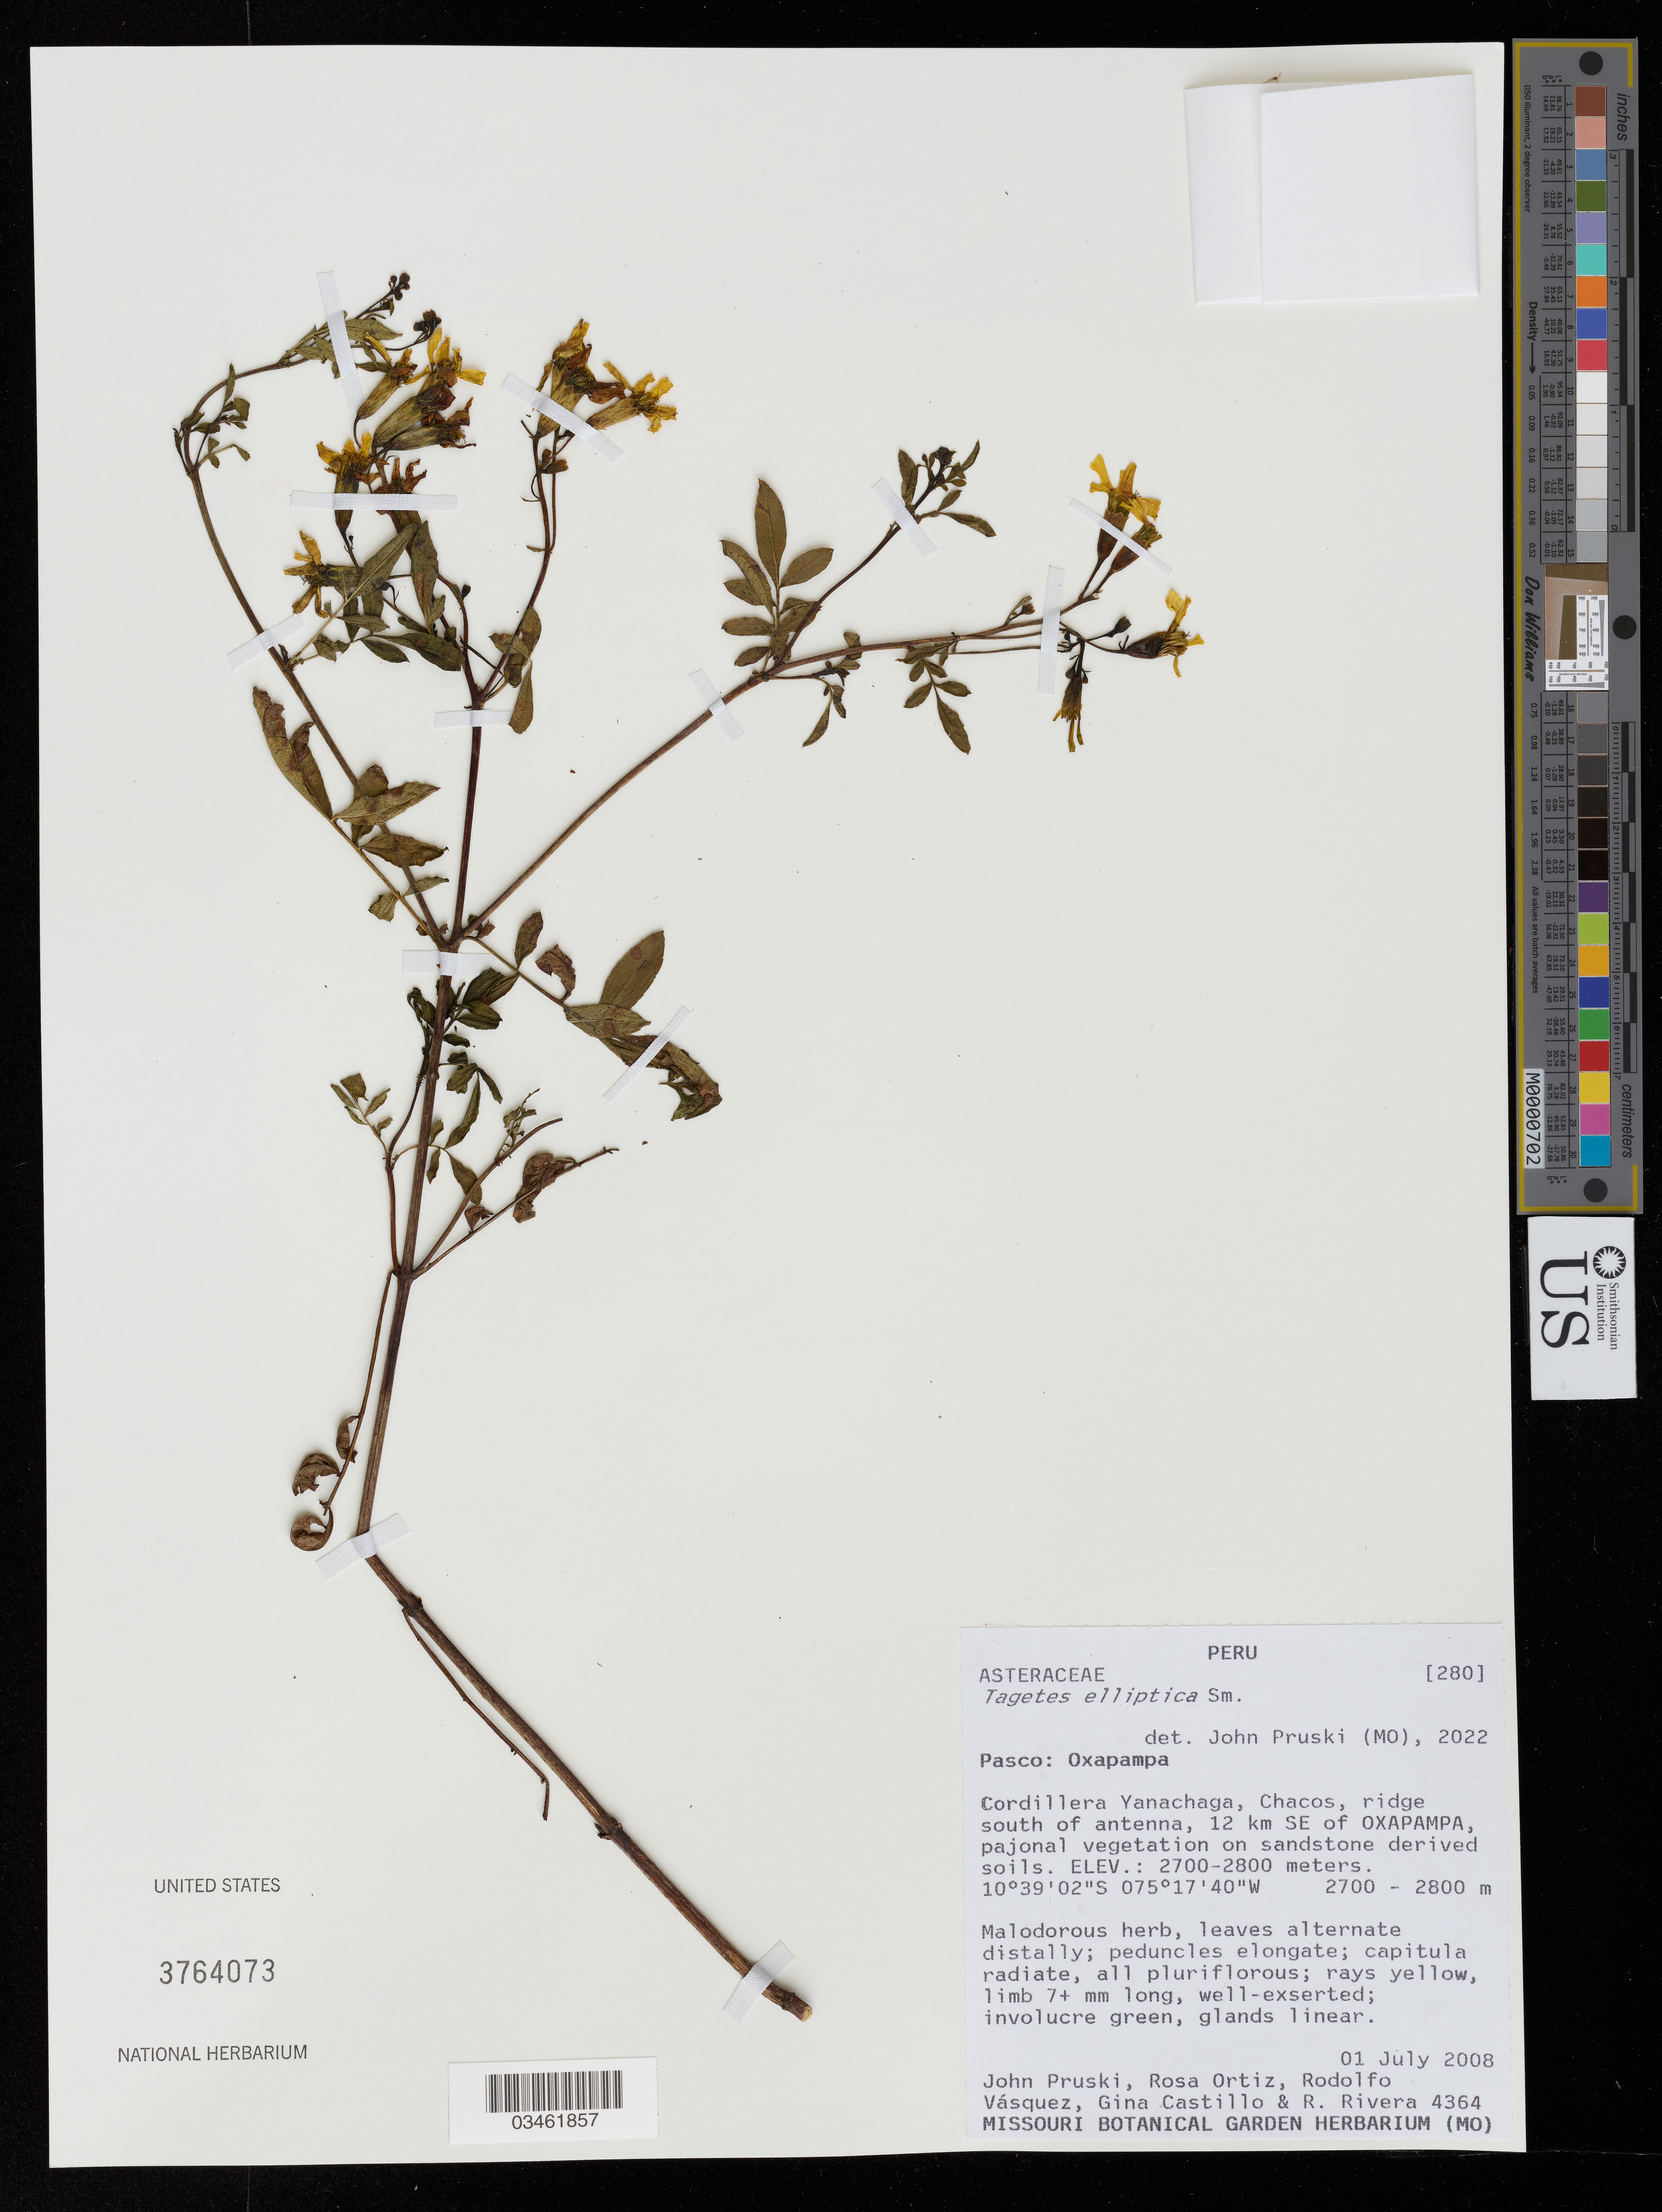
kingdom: Plantae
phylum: Tracheophyta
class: Magnoliopsida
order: Asterales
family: Asteraceae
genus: Tagetes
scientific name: Tagetes elliptica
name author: Sm. in Rees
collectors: J. Pruski, R. Ortíz, R. Vásquez, G. Castillo & R. Rivera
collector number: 4364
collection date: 2008-07-01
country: Peru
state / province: Pasco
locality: Oxapampa. Cordillera Yanachaga, Chacos, ridge south of antenna, 12 km SE of Oxapampa.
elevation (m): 2700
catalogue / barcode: US 3764073